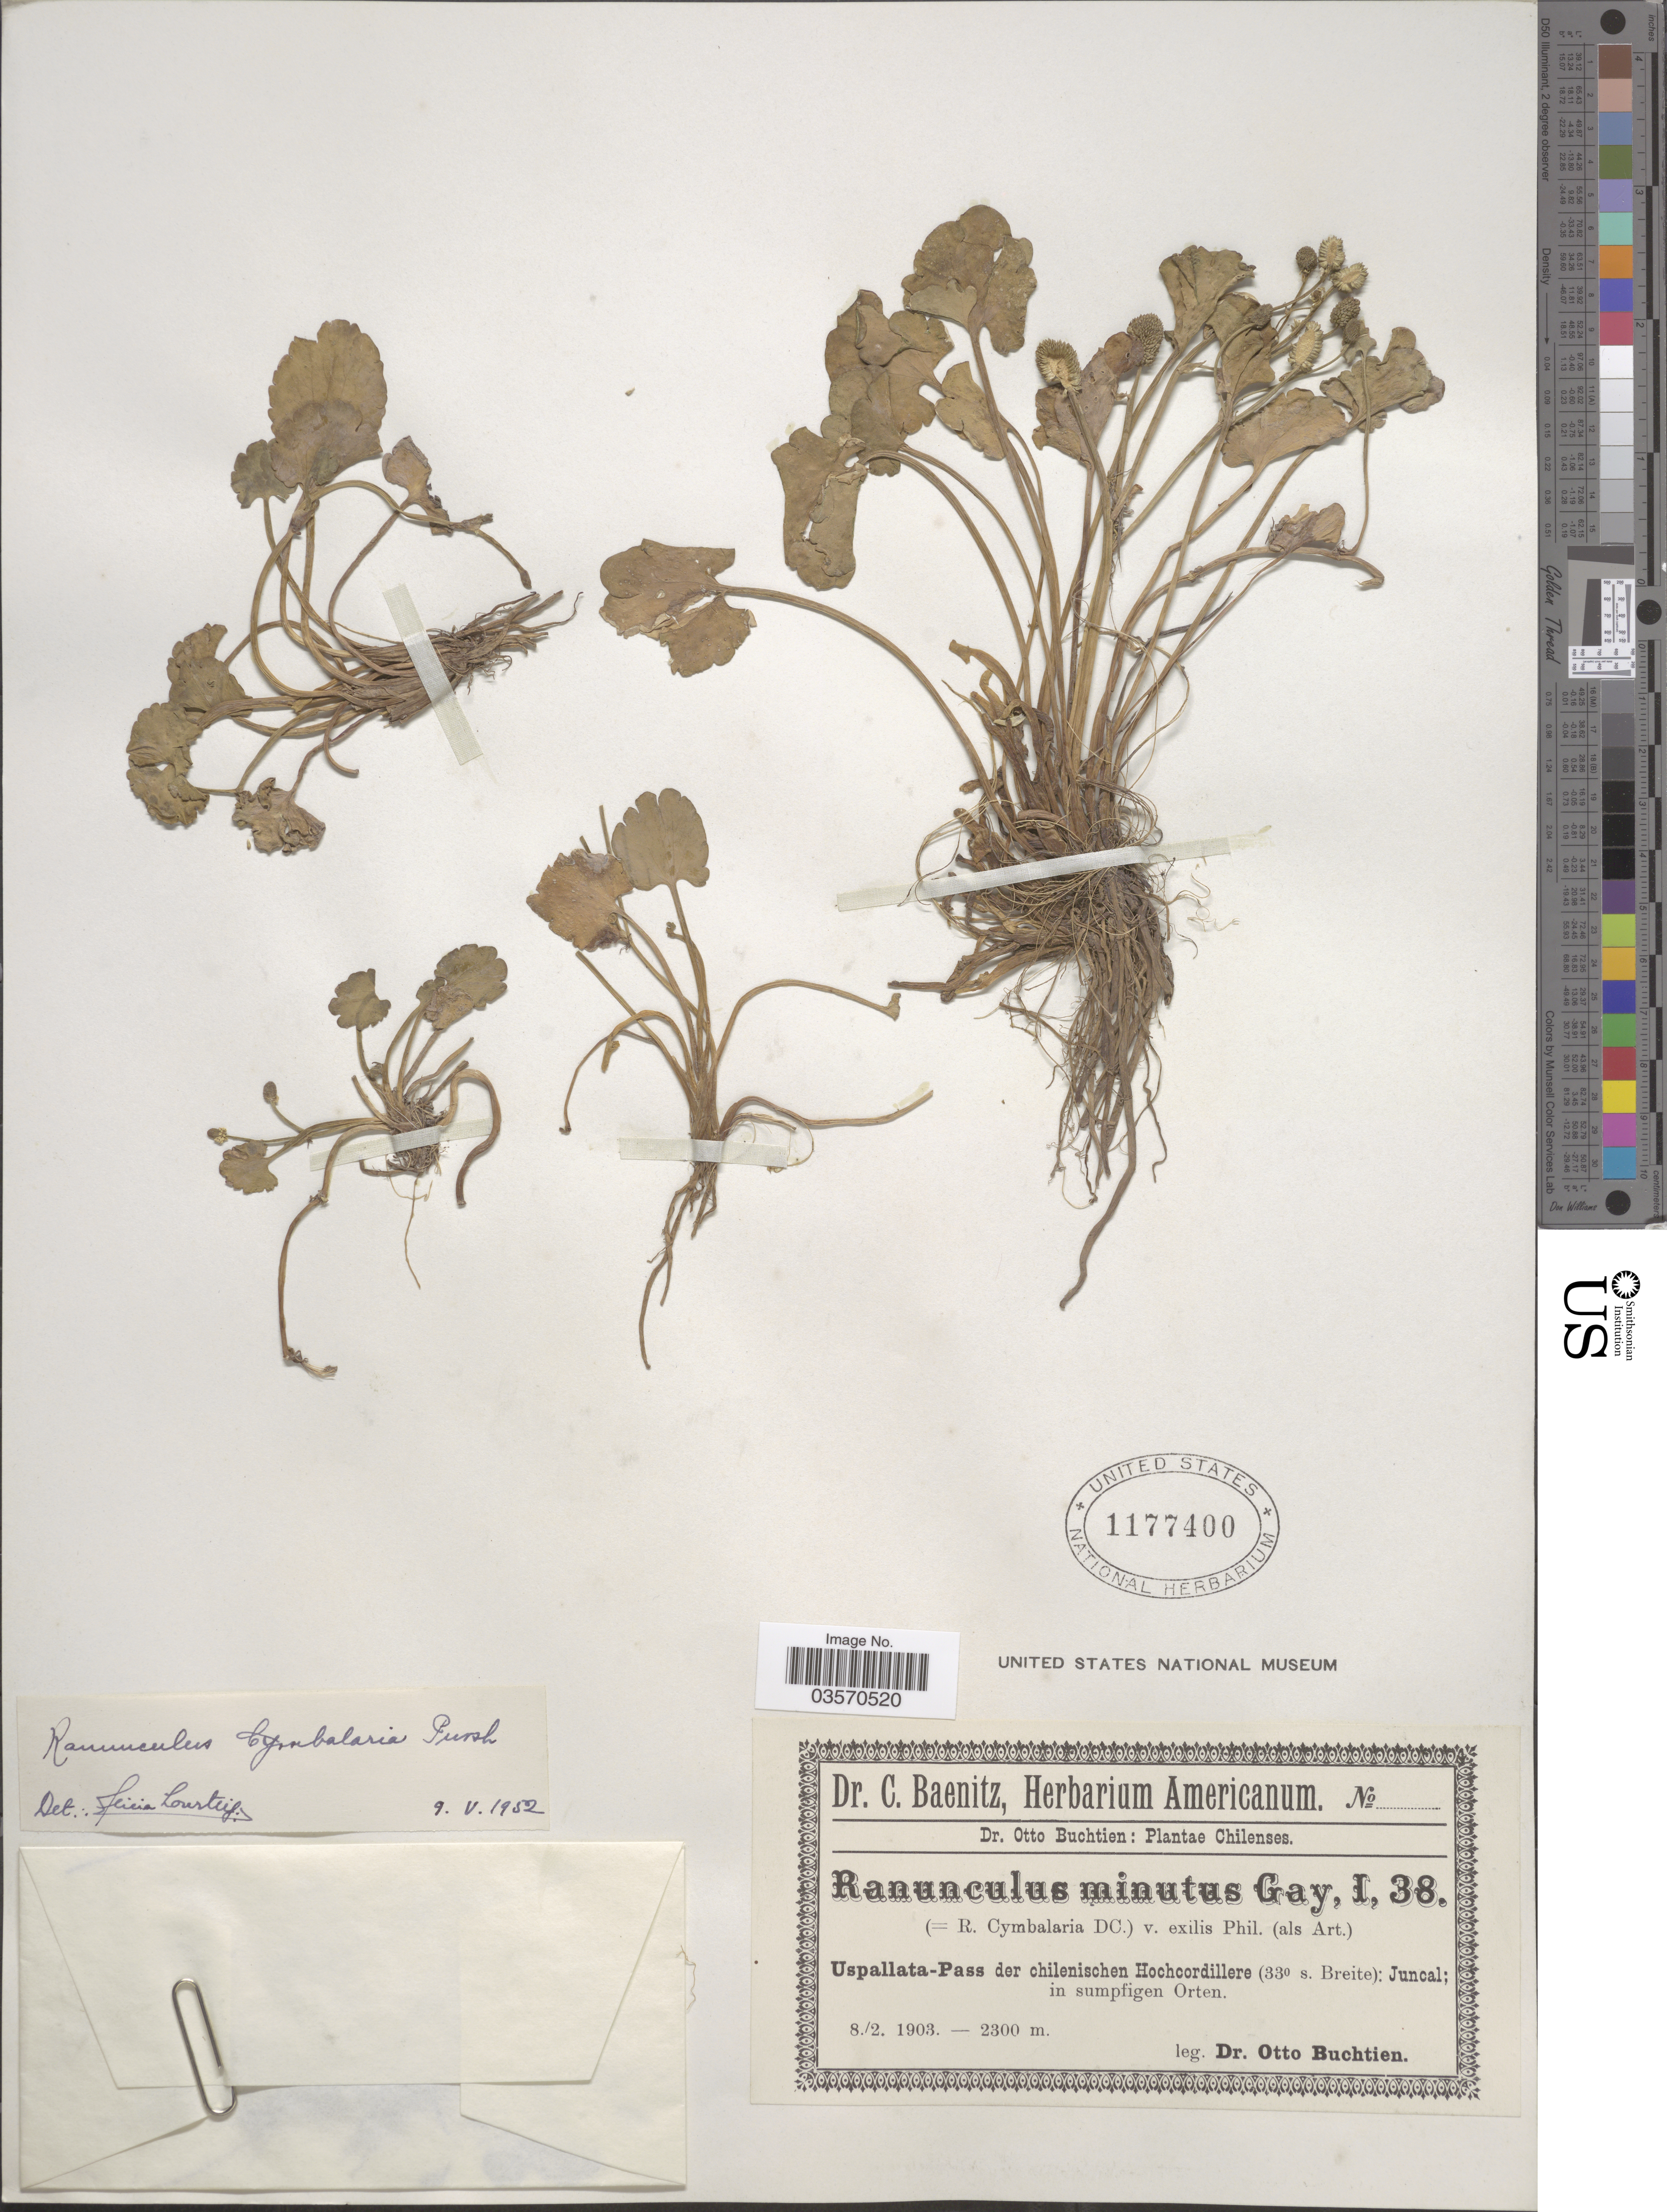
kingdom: Plantae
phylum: Tracheophyta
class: Magnoliopsida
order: Ranunculales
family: Ranunculaceae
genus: Halerpestes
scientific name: Halerpestes cymbalaria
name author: (Pursh) Greene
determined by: Strong, M. T., (US), Smithsonian Institution - National Museum of Natural History (UNITED STATES)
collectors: O. Buchtien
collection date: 1903-02-08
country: Chile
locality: Uspallata-Pass der chilenischen Hochcordillere (33° s. Breite): Juncal; in sumpfigen Orten.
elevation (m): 2300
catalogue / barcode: US 1177400